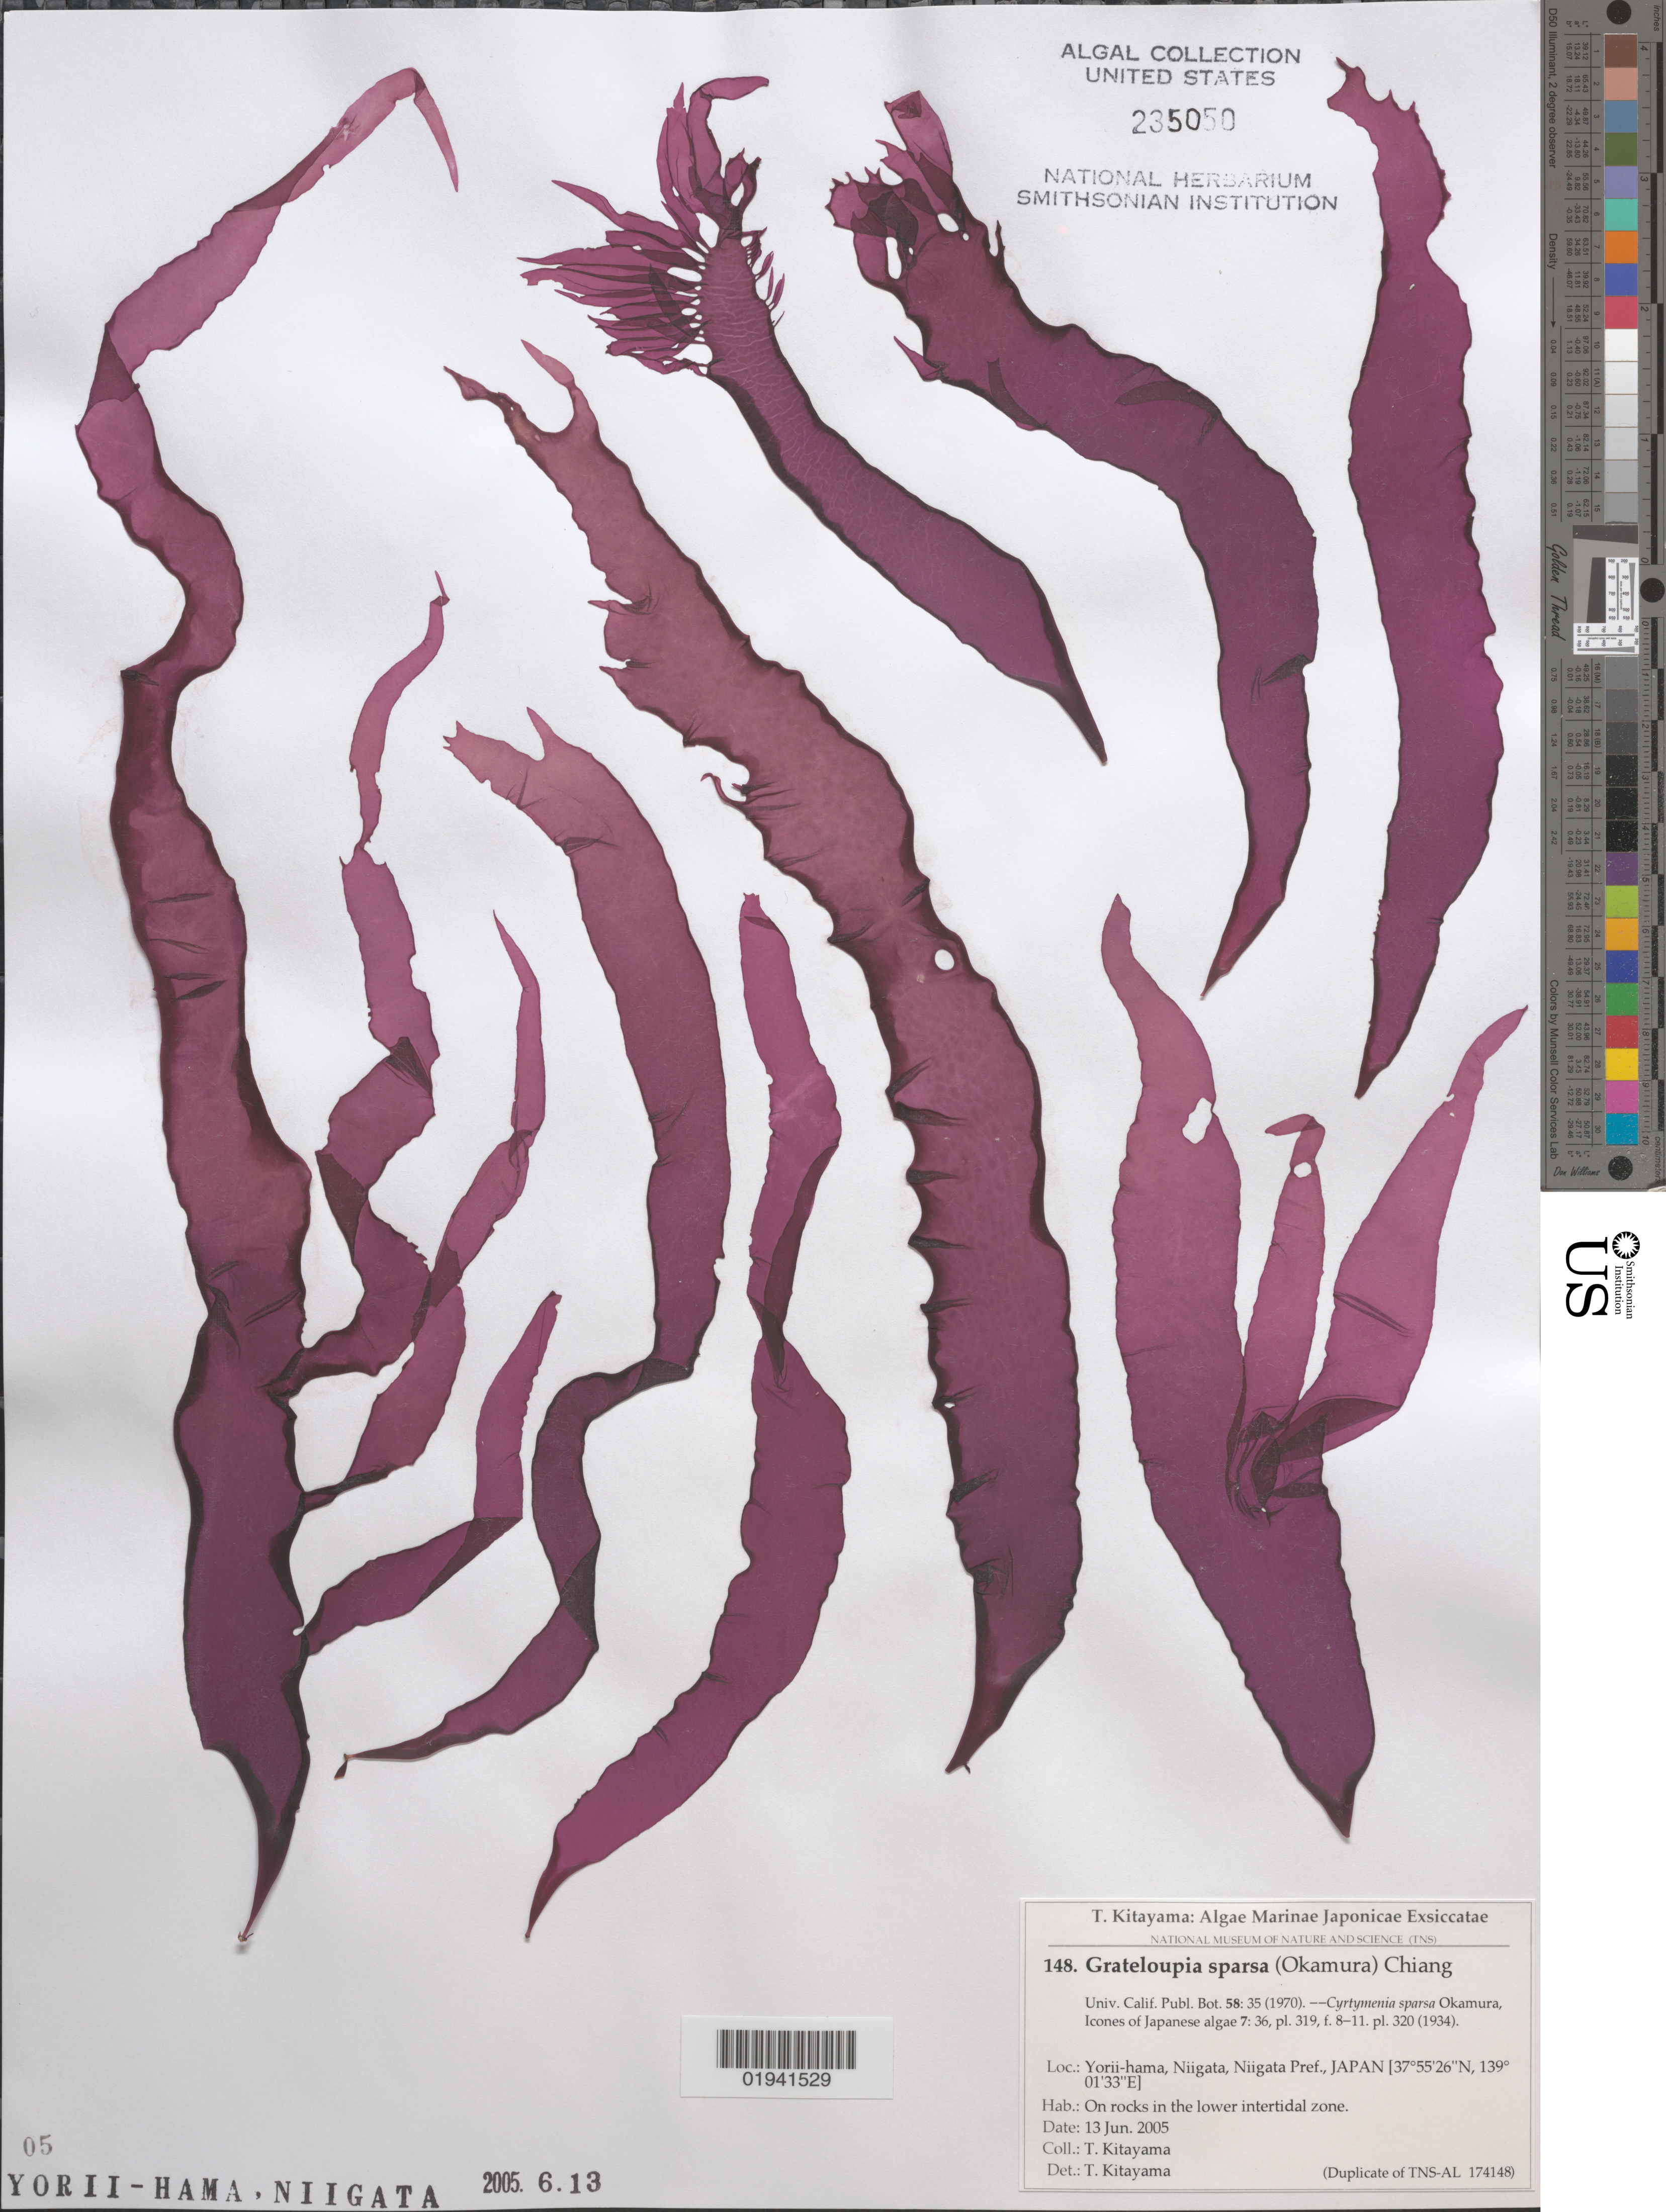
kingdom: Plantae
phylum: Rhodophyta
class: Florideophyceae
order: Halymeniales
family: Halymeniaceae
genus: Grateloupia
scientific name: Grateloupia sparsa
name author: (Okamura) Chiang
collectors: T. Kitayama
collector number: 148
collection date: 2005-06-13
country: Japan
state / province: Niigata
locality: Yorii-hama, Niigata, Niigata Pref.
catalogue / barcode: US 235050